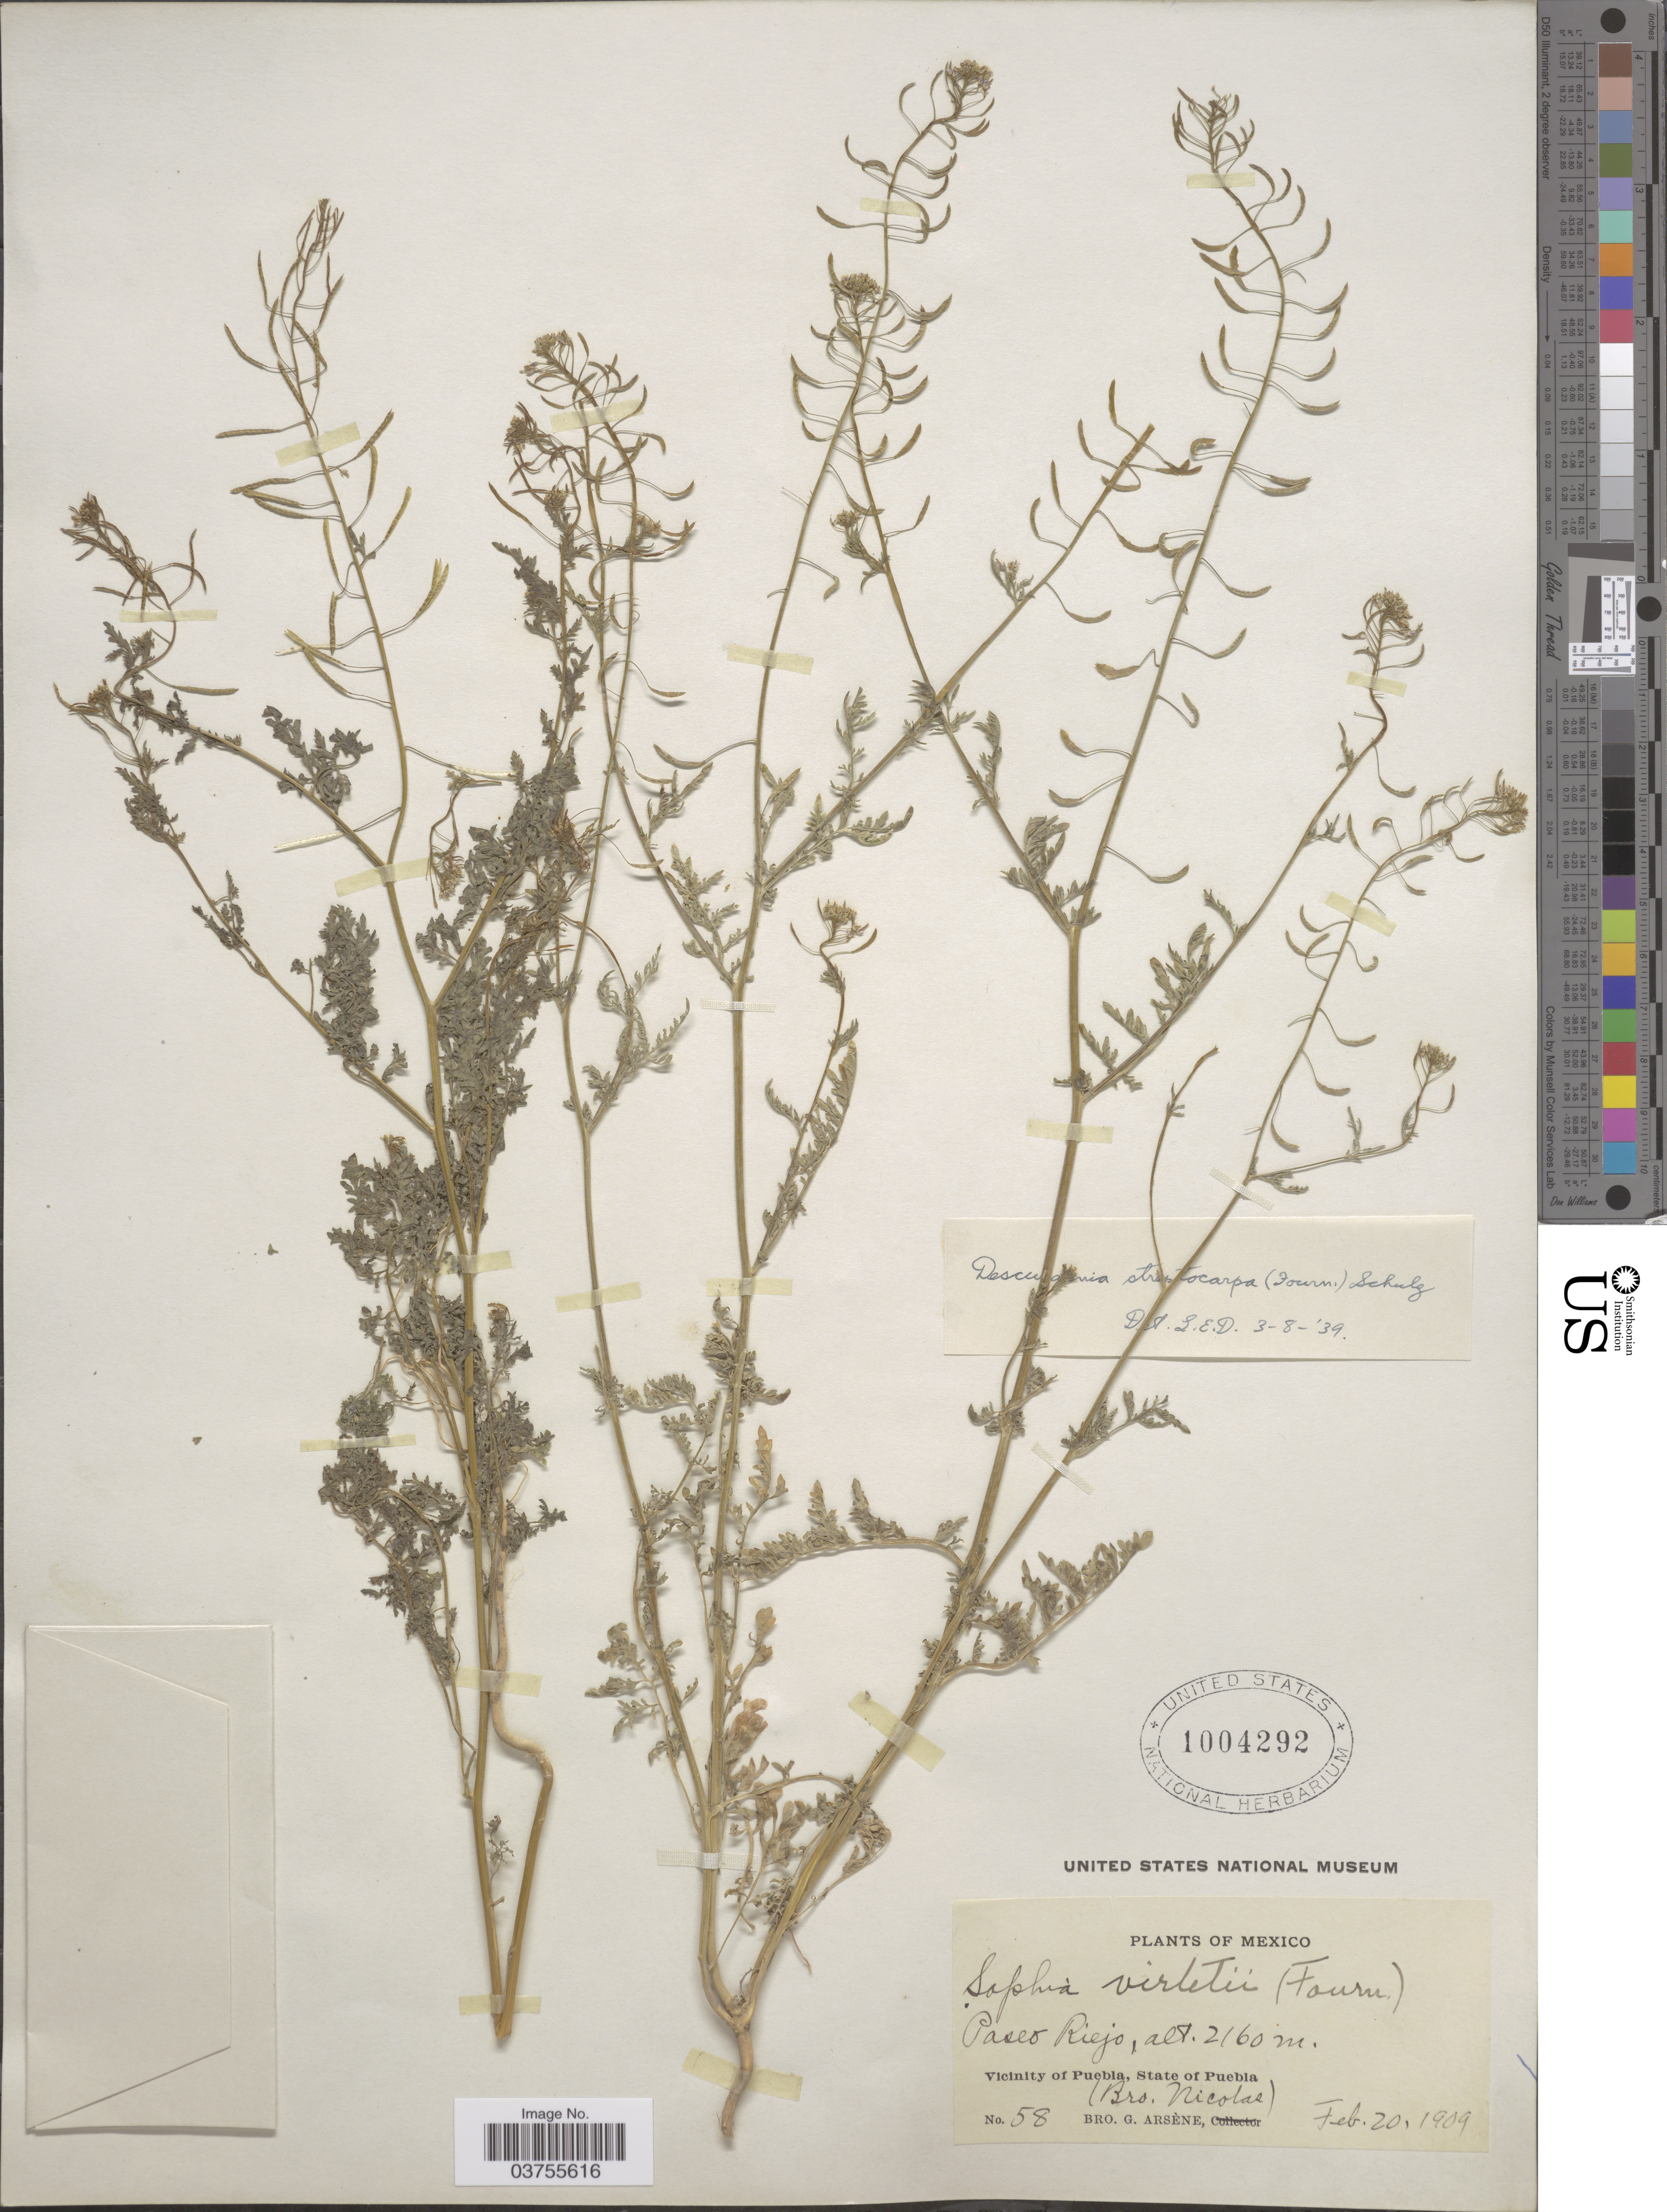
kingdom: Plantae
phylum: Tracheophyta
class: Magnoliopsida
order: Brassicales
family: Brassicaceae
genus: Descurainia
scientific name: Descurainia streptocarpa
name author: (E. Fourn. & C.A. Mey.) O.E. Schulz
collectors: Bro. G. Arsène & Bro. Nicolas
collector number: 58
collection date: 1909-02-20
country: Mexico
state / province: Puebla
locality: Pasco Riejo, Vicinity of Puebla.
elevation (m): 2160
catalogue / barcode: US 1004292